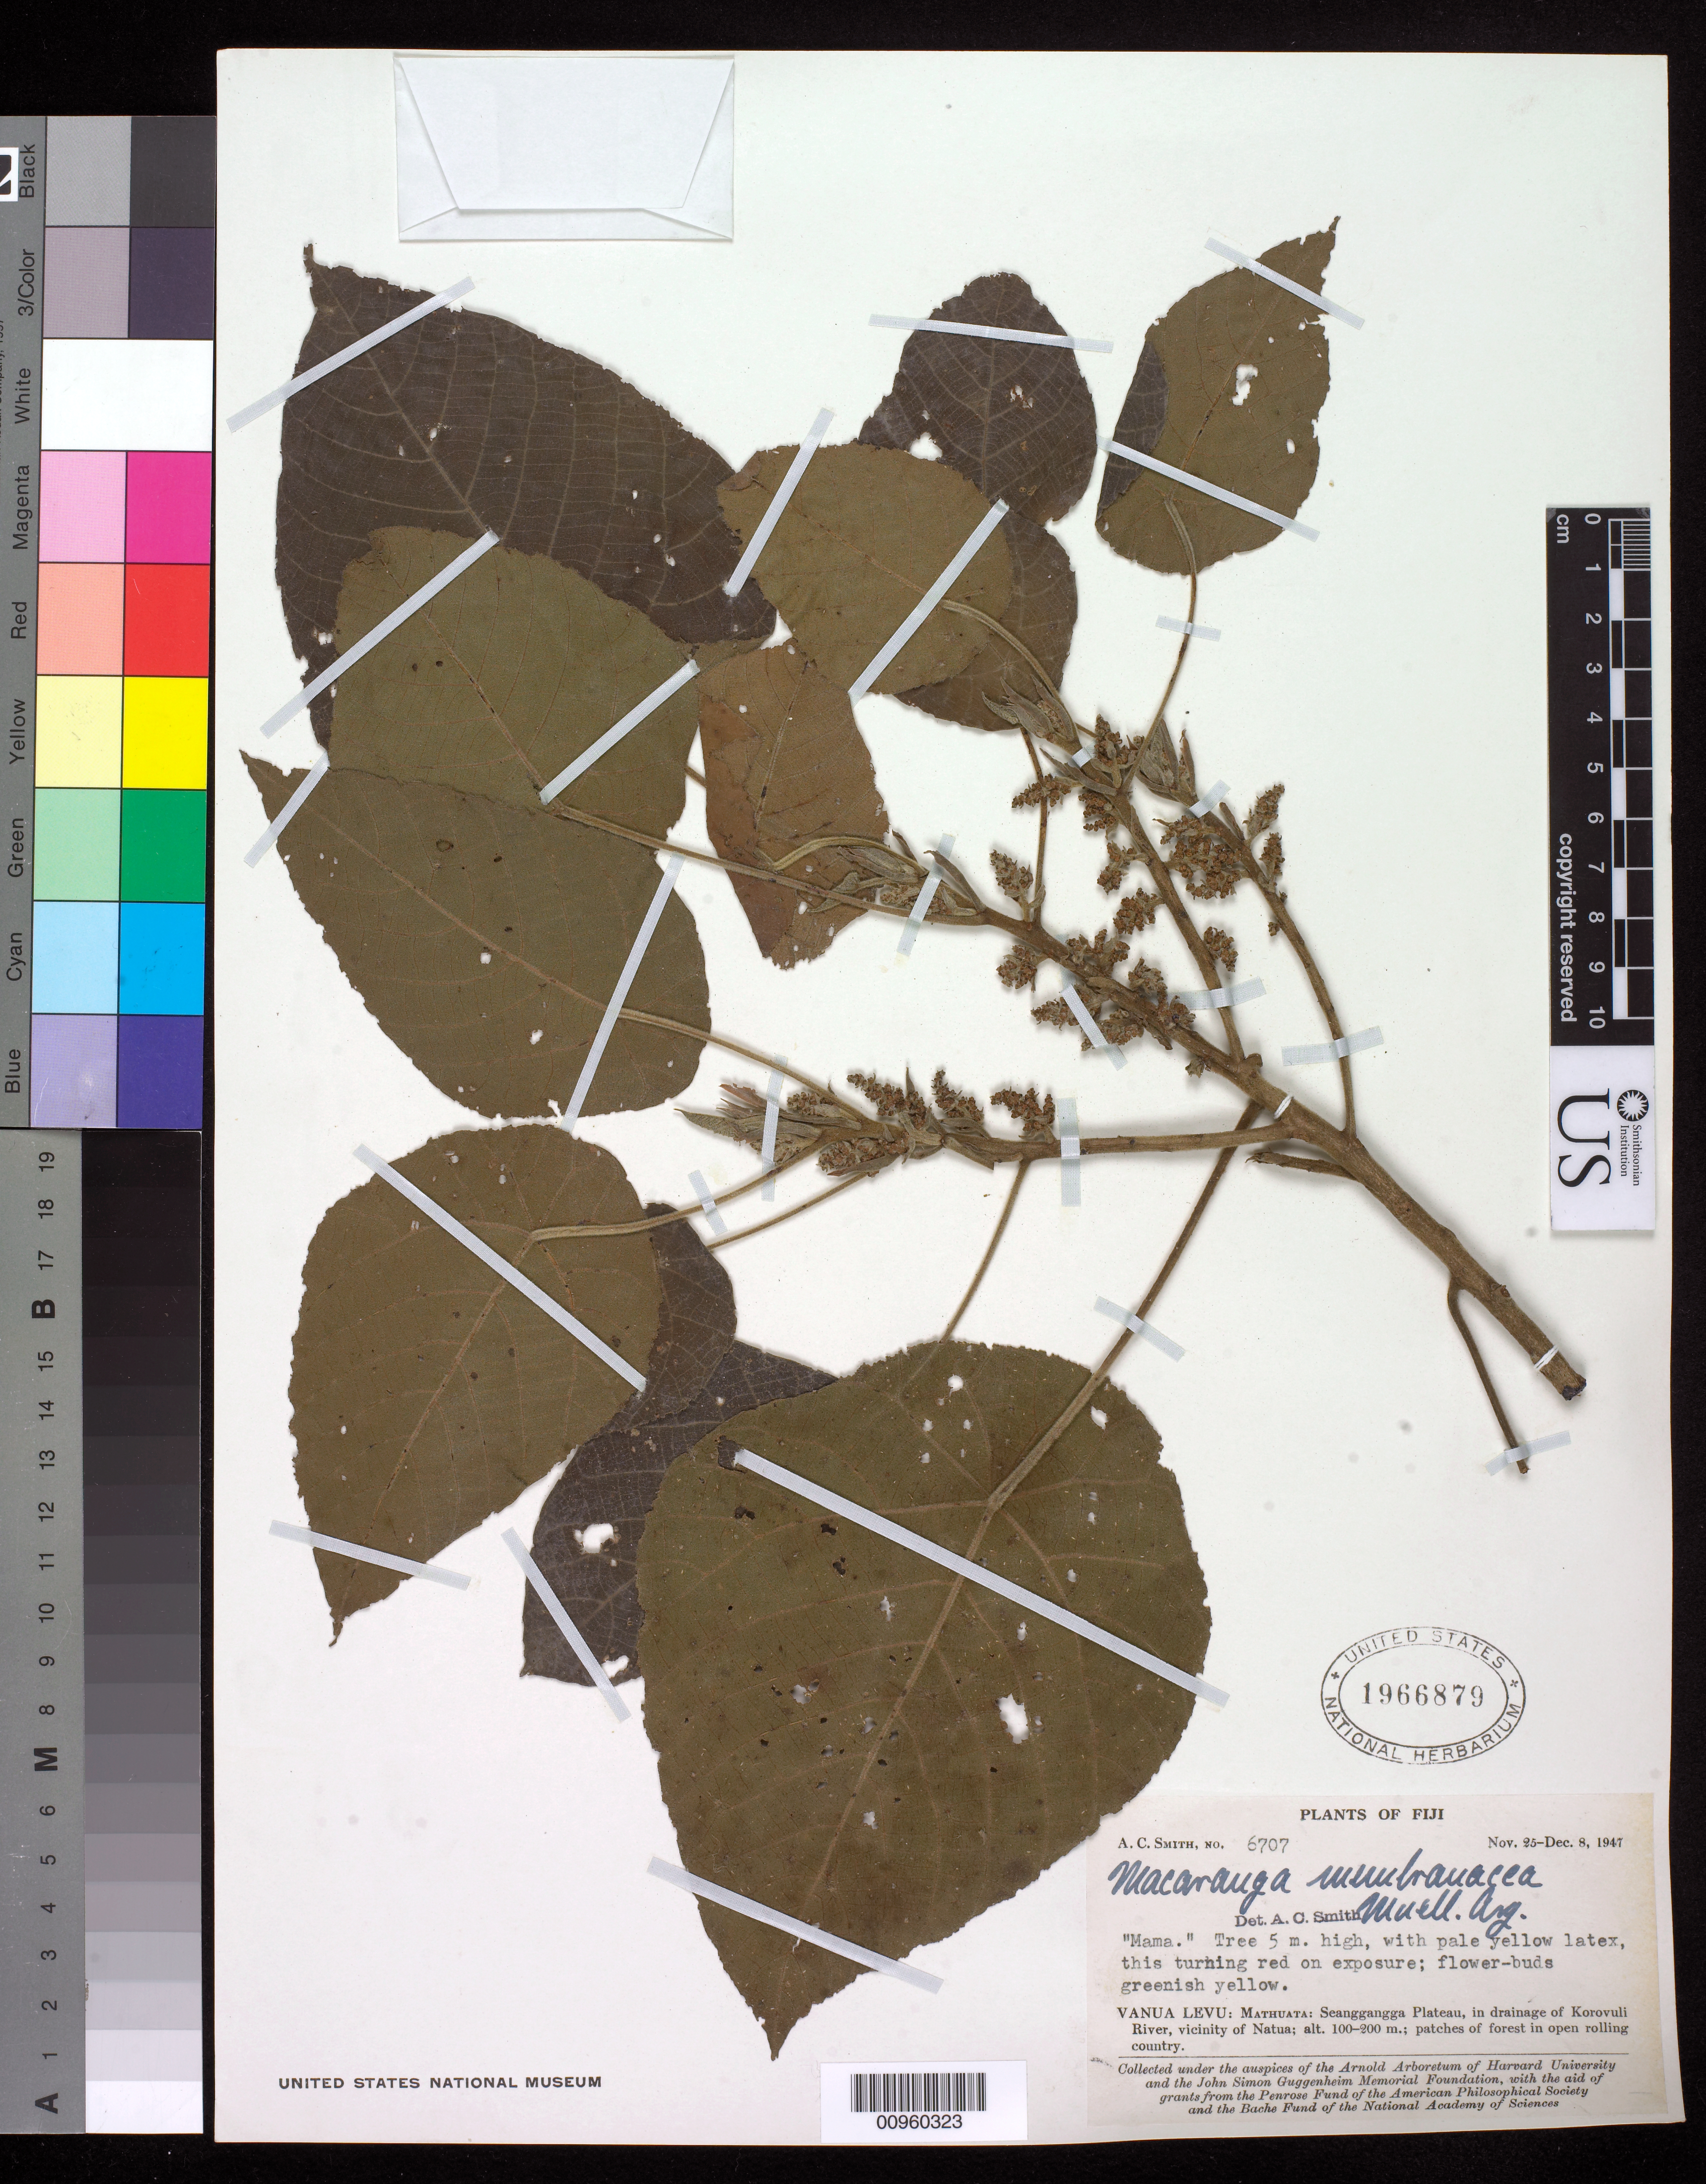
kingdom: Plantae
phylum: Tracheophyta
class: Magnoliopsida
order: Malpighiales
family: Euphorbiaceae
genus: Macaranga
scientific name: Macaranga membranacea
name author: Müll. Arg.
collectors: C. A. Smith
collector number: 6707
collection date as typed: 25 Nov 1947 to 08 Dec 1947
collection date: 1947-11-25/1947-12-08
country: Fiji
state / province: Northern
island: Macuata-i-wai [Mathuata-i-wai]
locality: Vicinity of Natus, Mathuata: Seaggangga Plateau, Korovuli River drainage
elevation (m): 100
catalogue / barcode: US 1966879